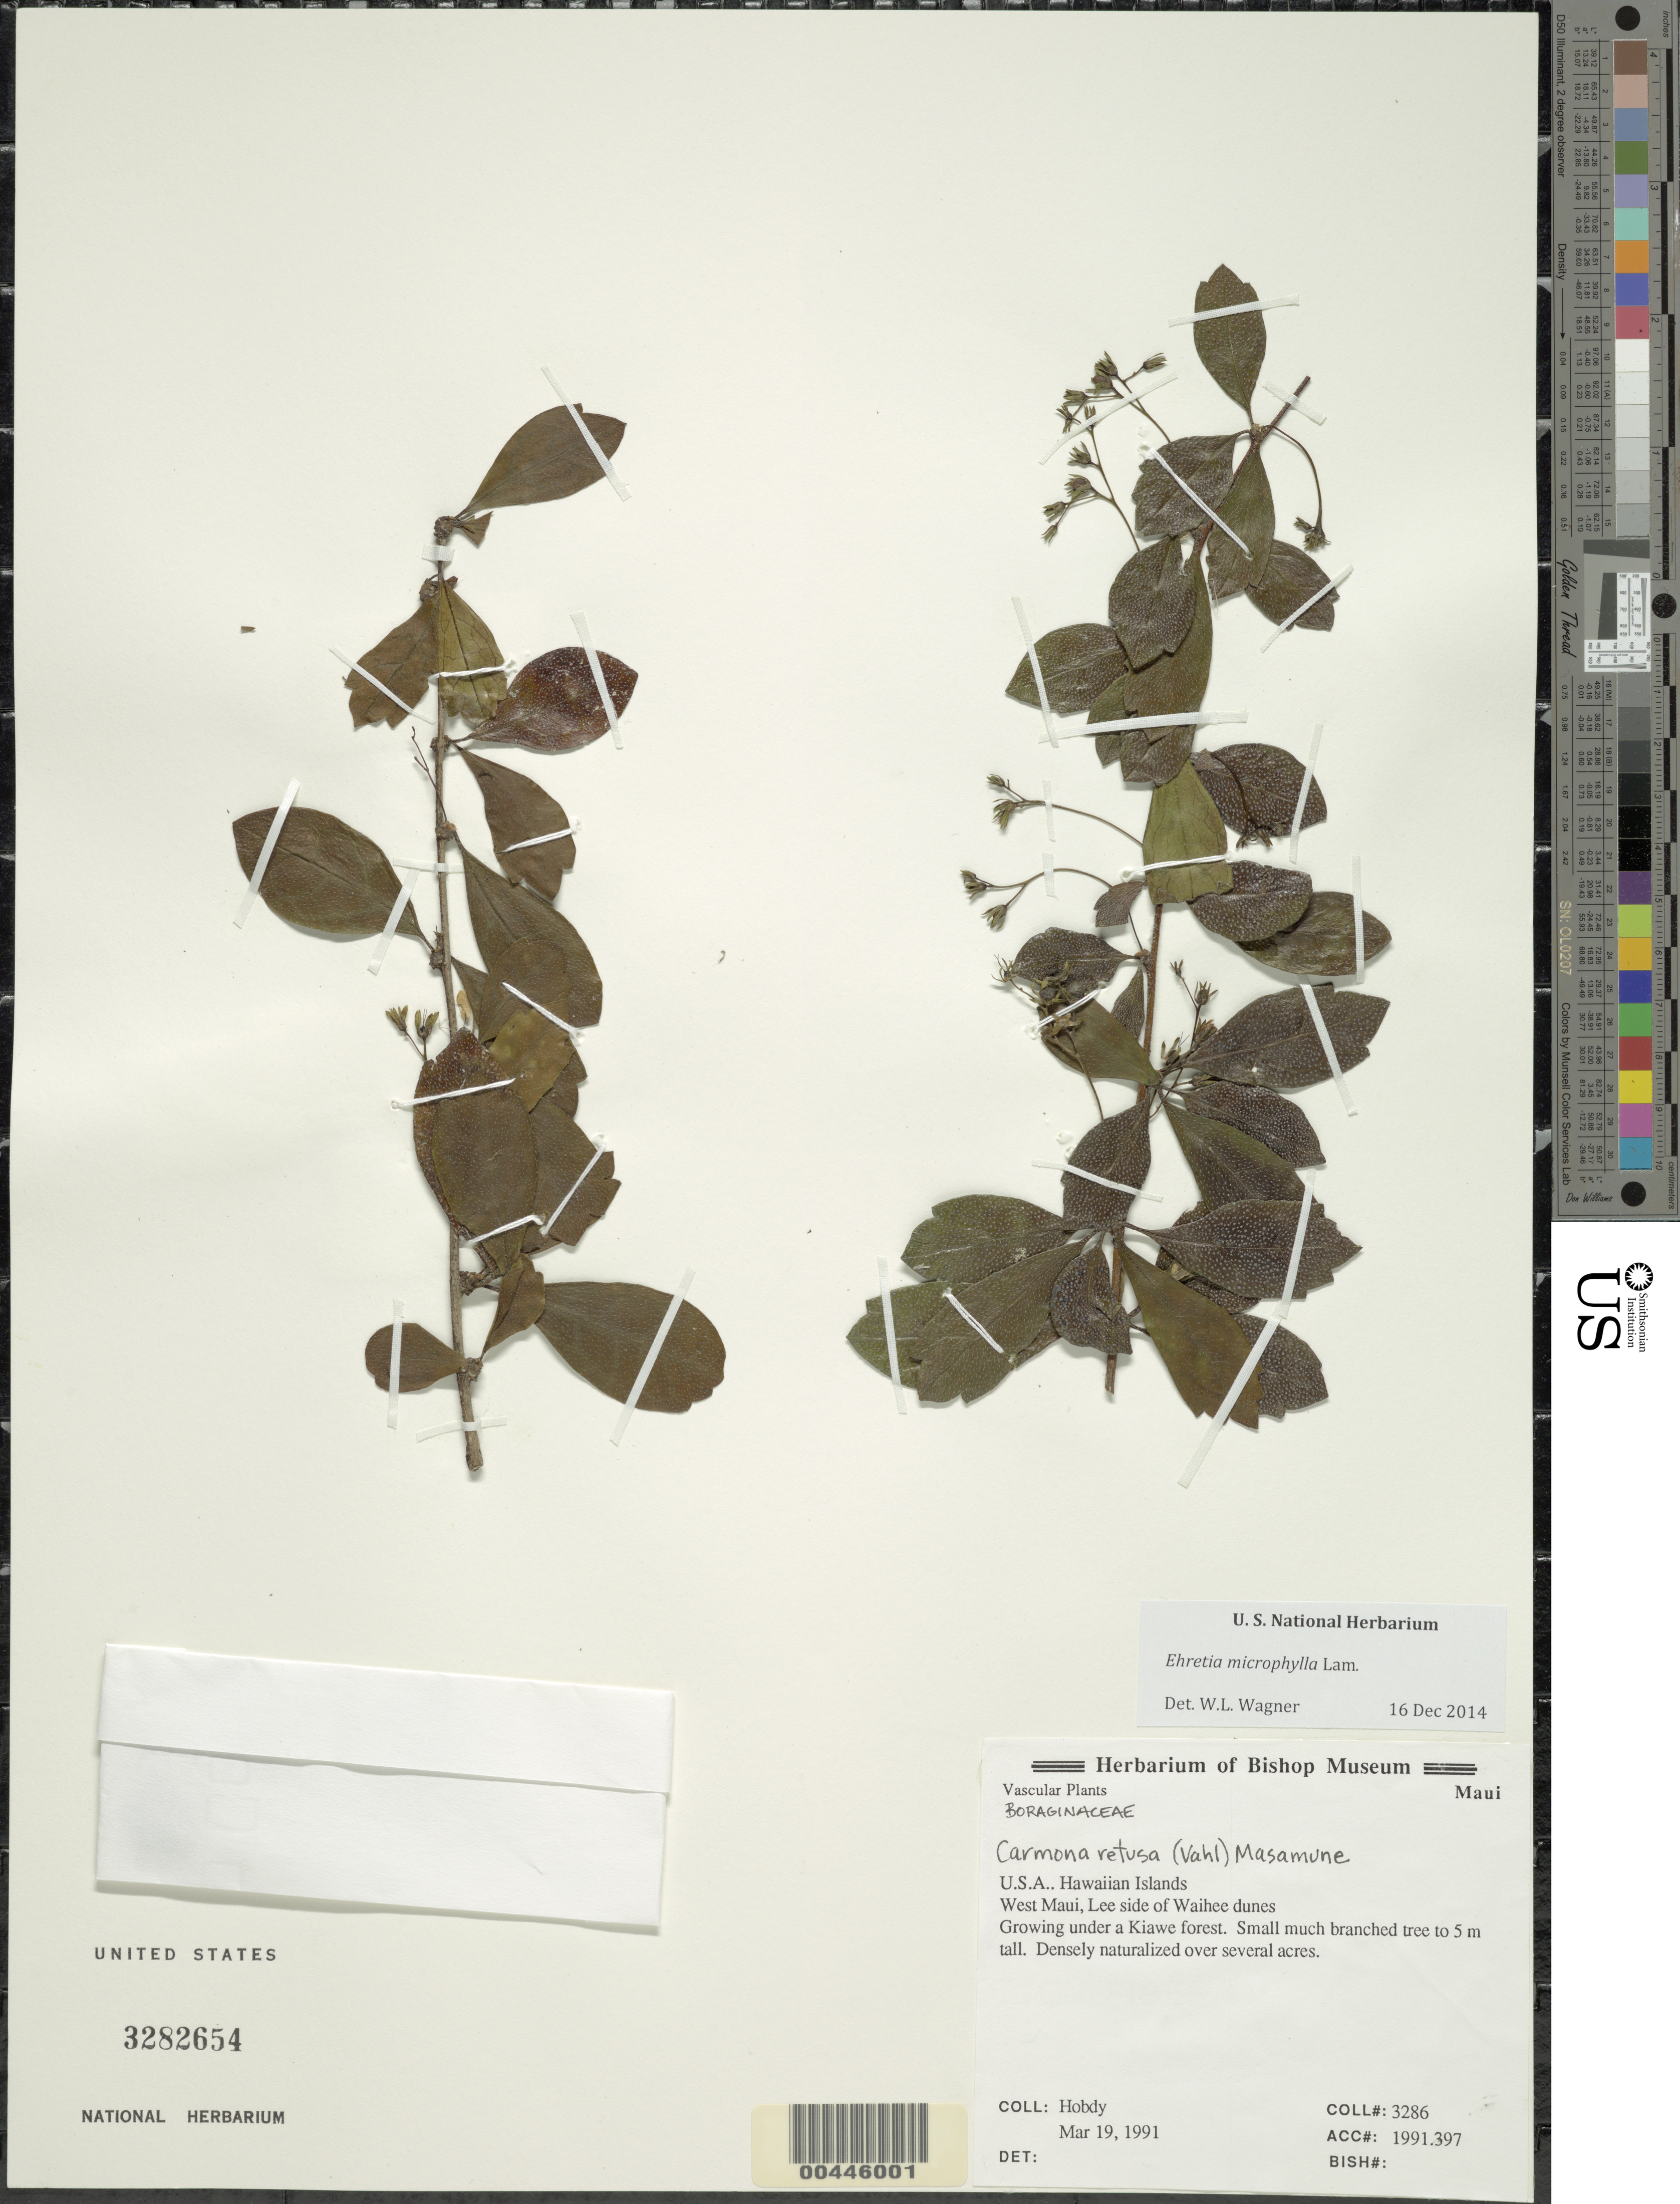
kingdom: Plantae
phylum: Tracheophyta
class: Magnoliopsida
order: Boraginales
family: Ehretiaceae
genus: Ehretia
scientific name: Ehretia microphylla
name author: Lam.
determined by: Wagner, W. L., (BOT), Smithsonian Institution - National Museum of Natural History (UNITED STATES)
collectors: R. Hobdy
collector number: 3286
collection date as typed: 19 Mar 1991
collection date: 1991-03-19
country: United States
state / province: Hawaii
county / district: Maui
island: Maui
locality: W Maui, Lee side of Waihee dunes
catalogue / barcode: US 3282654